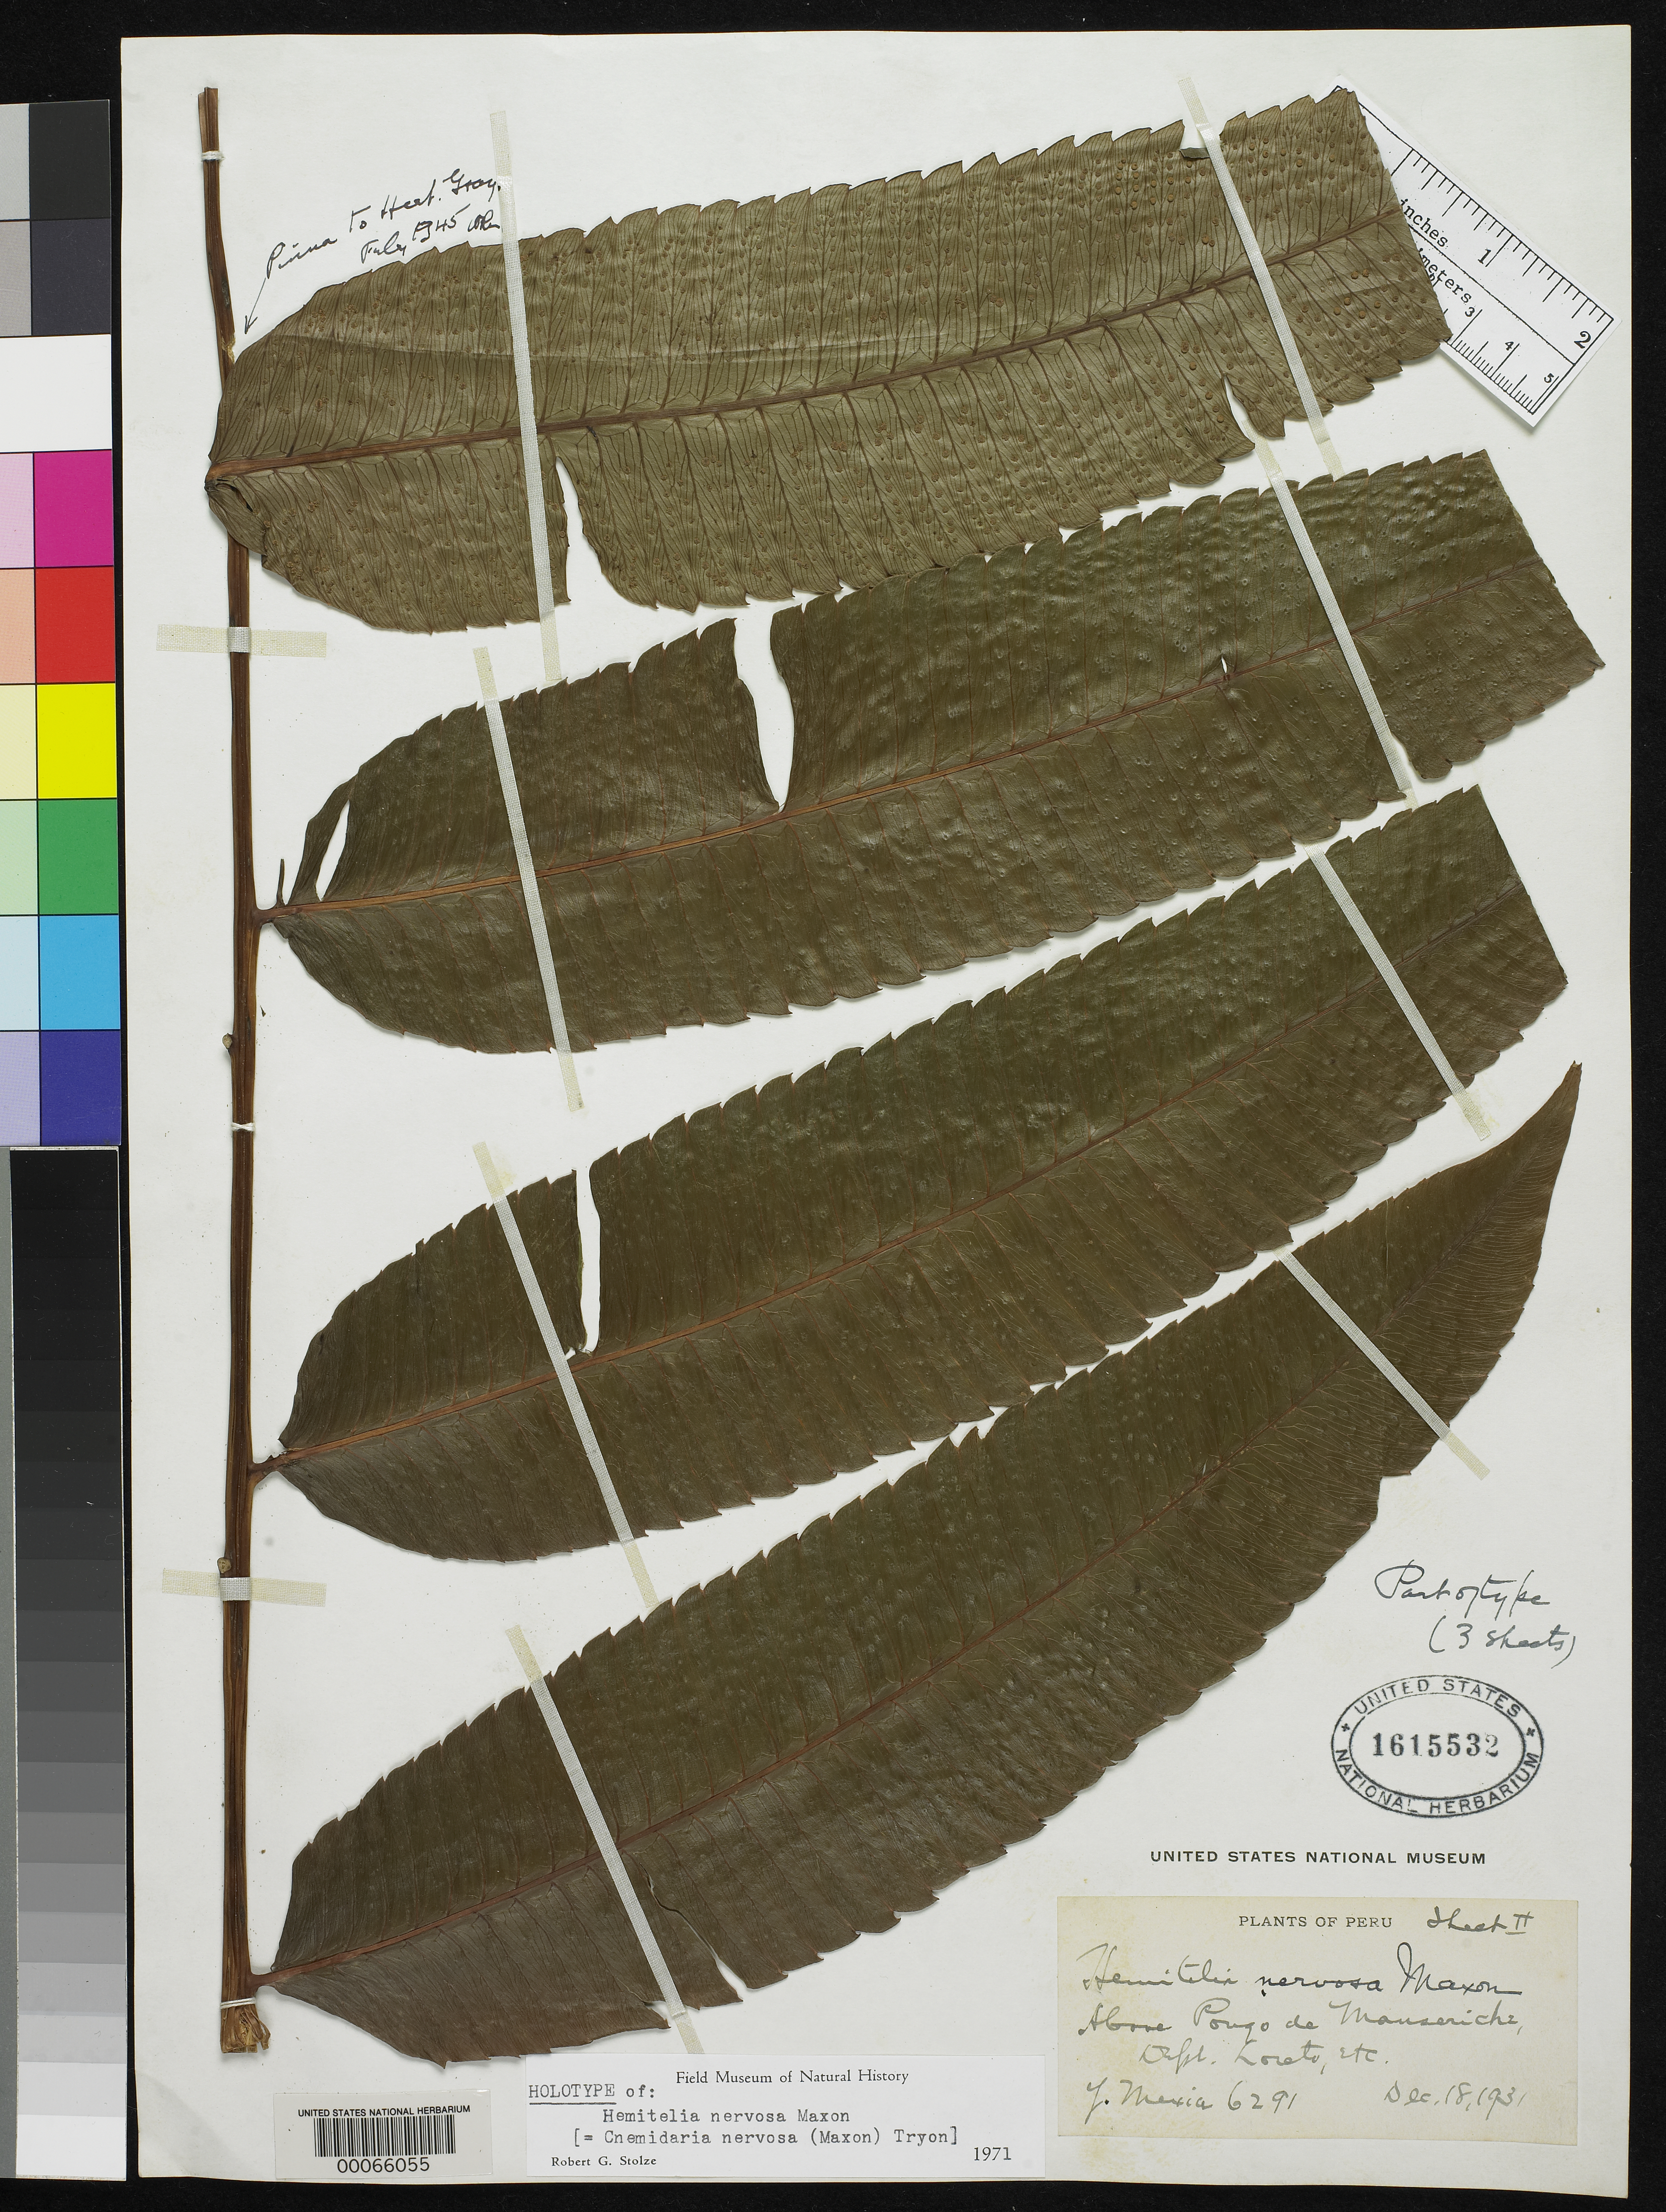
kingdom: Plantae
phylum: Tracheophyta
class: Polypodiopsida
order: Cyatheales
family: Cyatheaceae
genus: Hemitelia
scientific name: Hemitelia nervosa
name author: Maxon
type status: Holotype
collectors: Y. Mexia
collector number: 6291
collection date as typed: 18 Dec 1931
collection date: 1931-12-18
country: Peru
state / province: Loreto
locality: Above Pongo de Manseriche.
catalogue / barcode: US 1615532